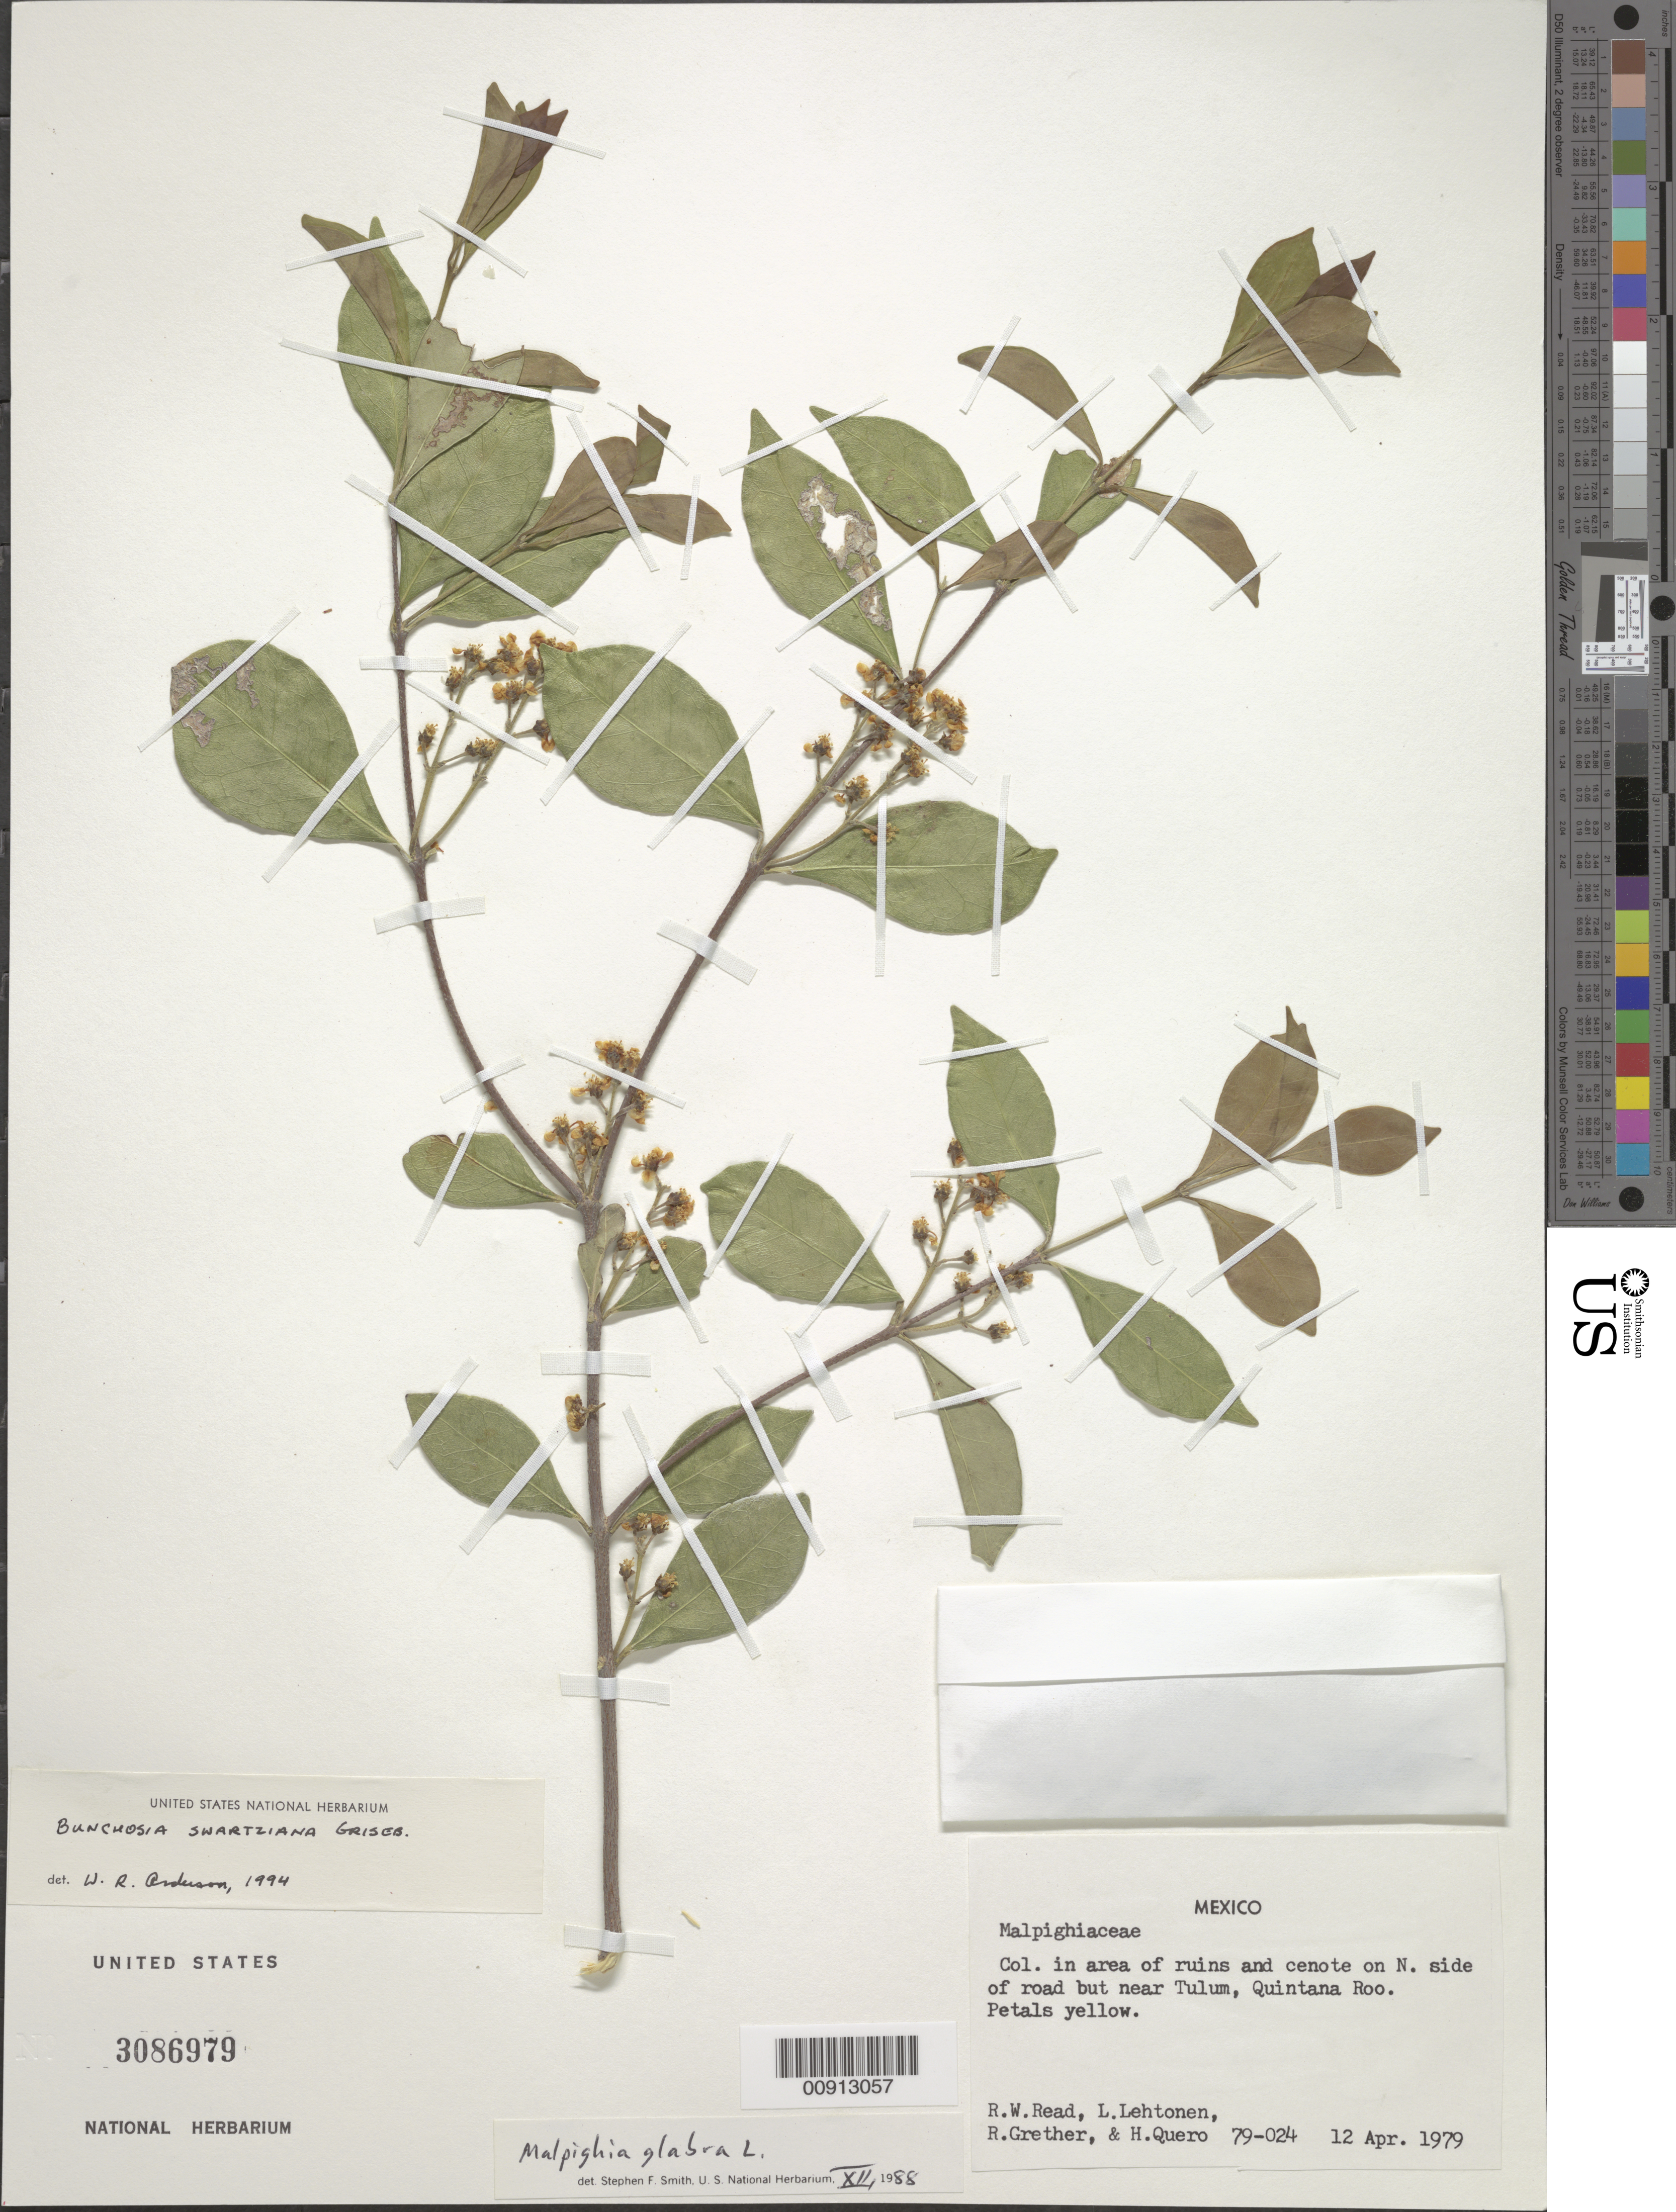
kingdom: Plantae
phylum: Tracheophyta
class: Magnoliopsida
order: Malpighiales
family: Malpighiaceae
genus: Bunchosia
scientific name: Bunchosia swartziana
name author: Griseb.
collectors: R. W. Read, L. Lehtonen, R. Grether & H. Quero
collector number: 79-024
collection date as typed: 12 Apr 1979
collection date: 1979-04-12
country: Mexico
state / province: Quintana Roo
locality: Area of ruins and cenote on N. side of road but near Tulum, Quintana Roo.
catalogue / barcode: US 3086979